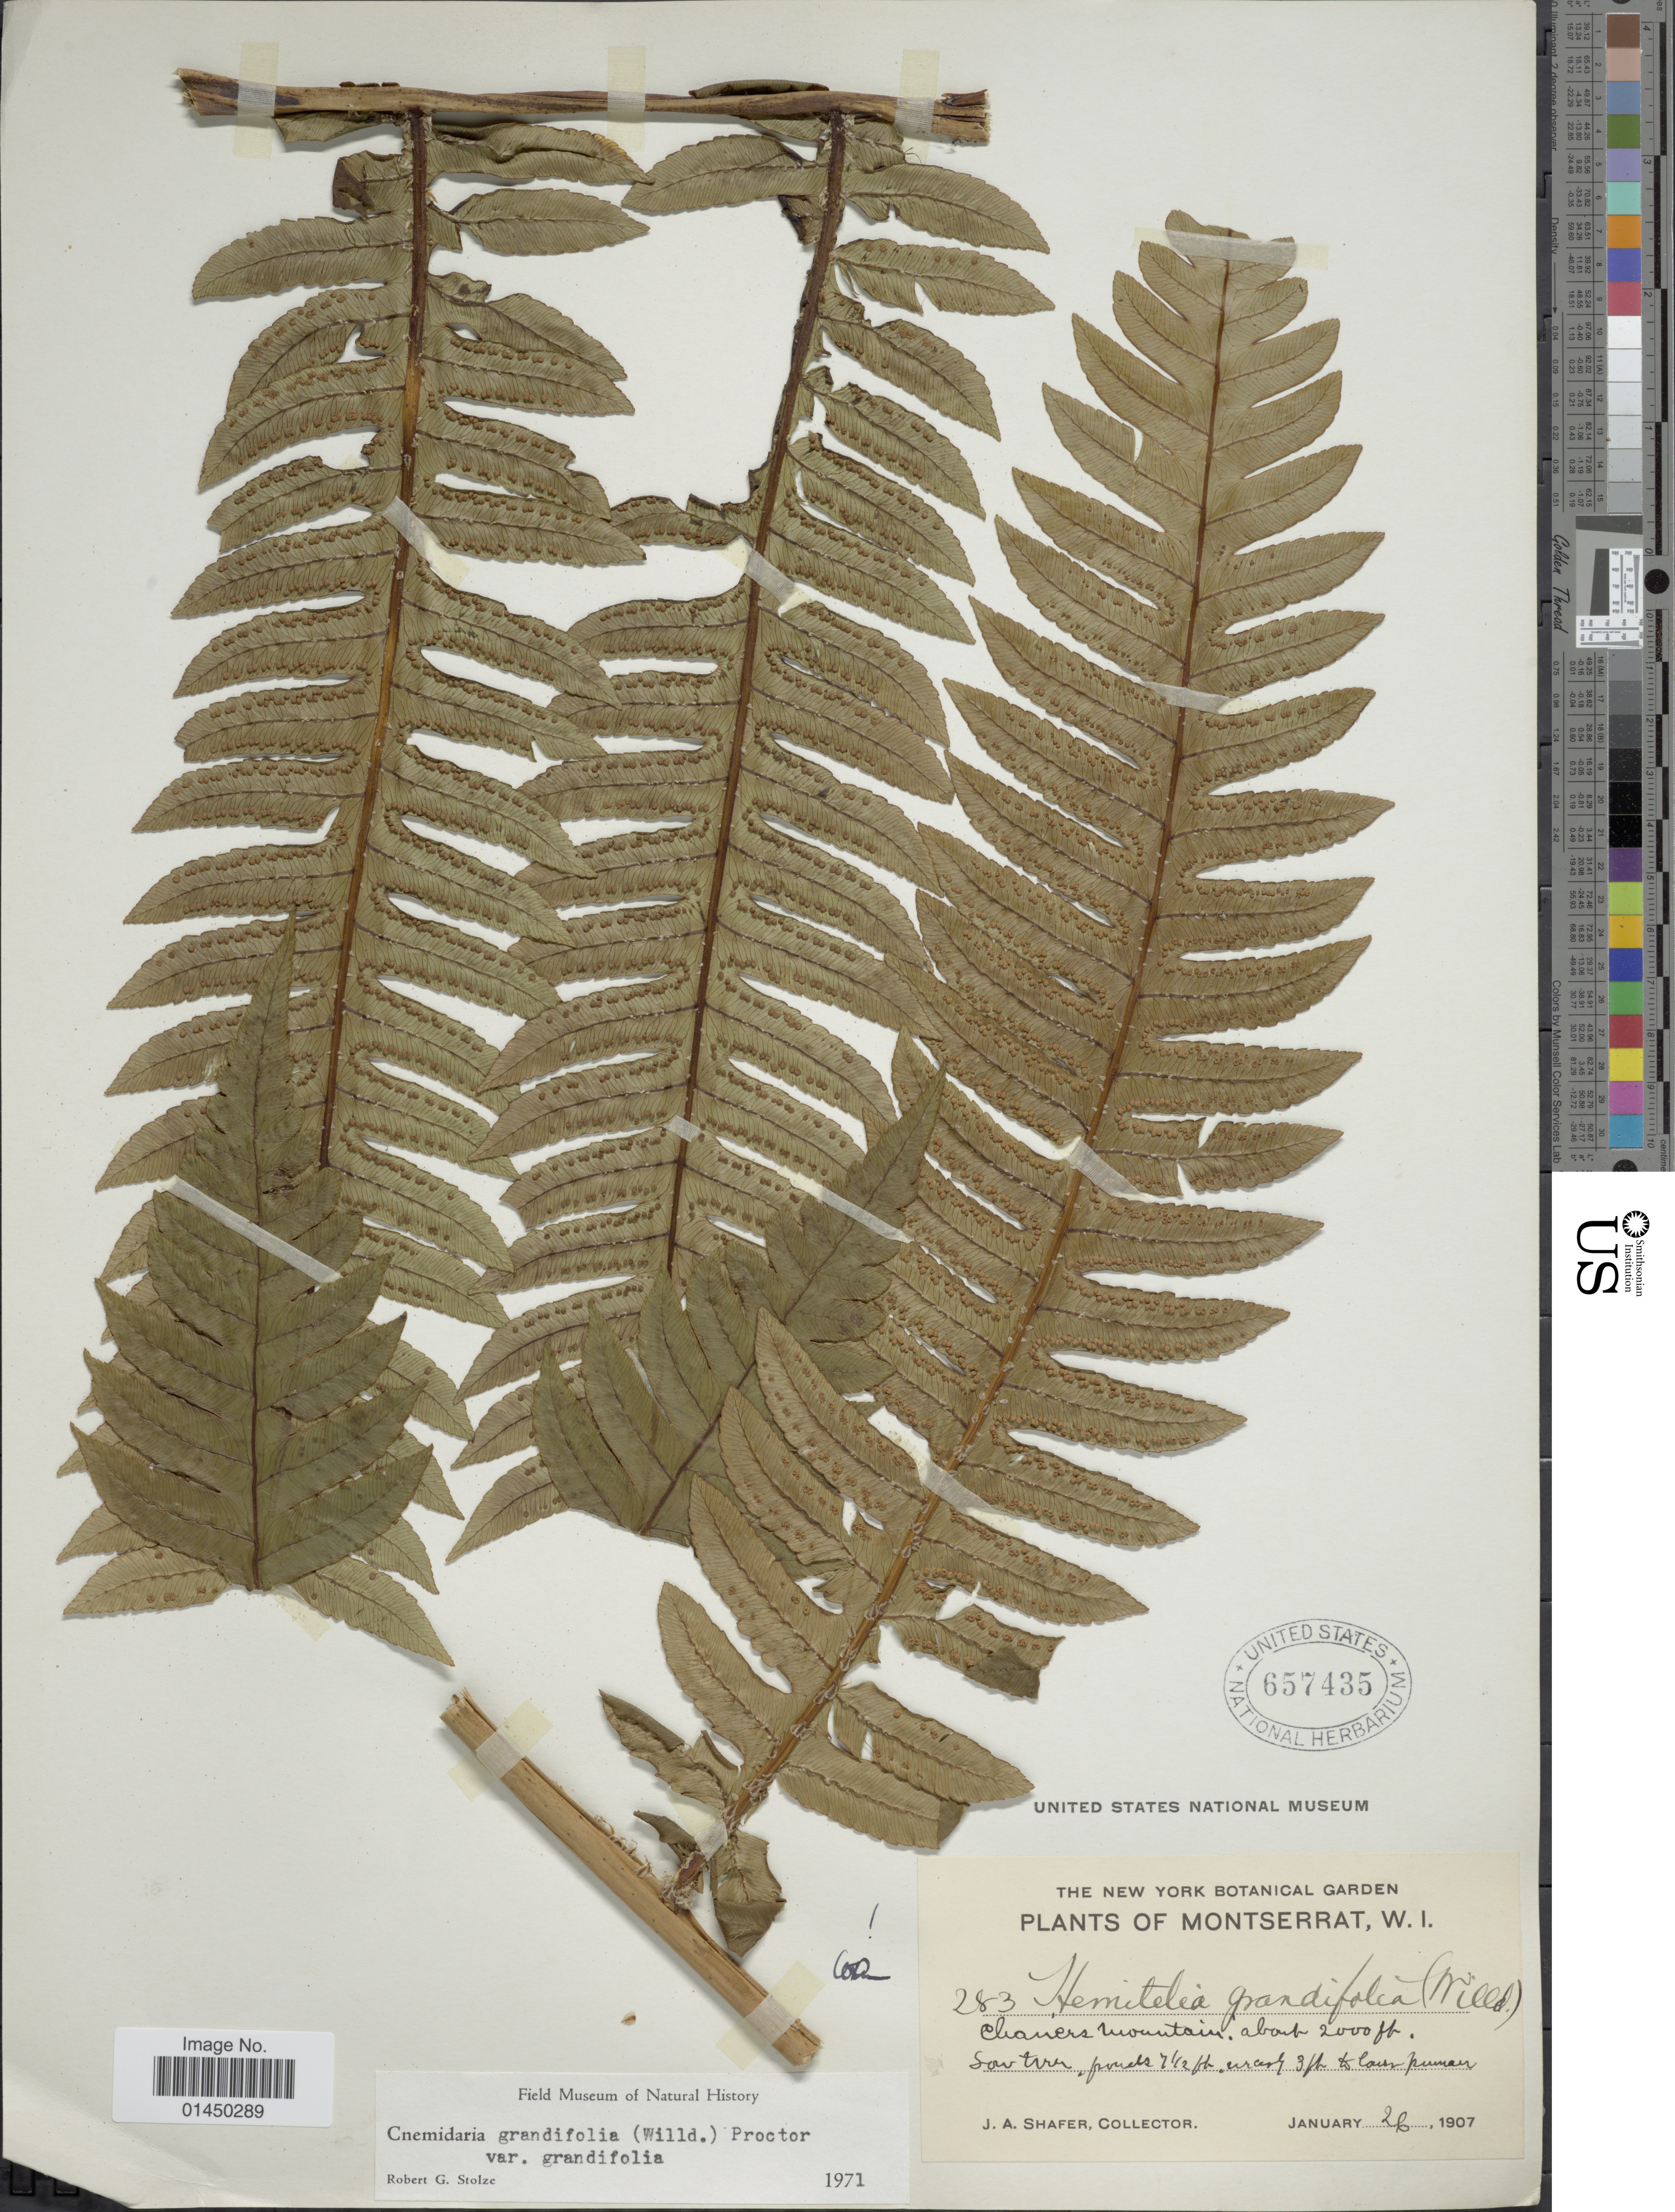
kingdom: Plantae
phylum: Tracheophyta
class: Polypodiopsida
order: Cyatheales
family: Cyatheaceae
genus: Cyathea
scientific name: Cyathea grandifolia var. grandifolia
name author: Willd.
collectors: J. A. Shafer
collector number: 283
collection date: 1907-01-26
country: Montserrat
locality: Chances Mountain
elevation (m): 610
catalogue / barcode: US 657435